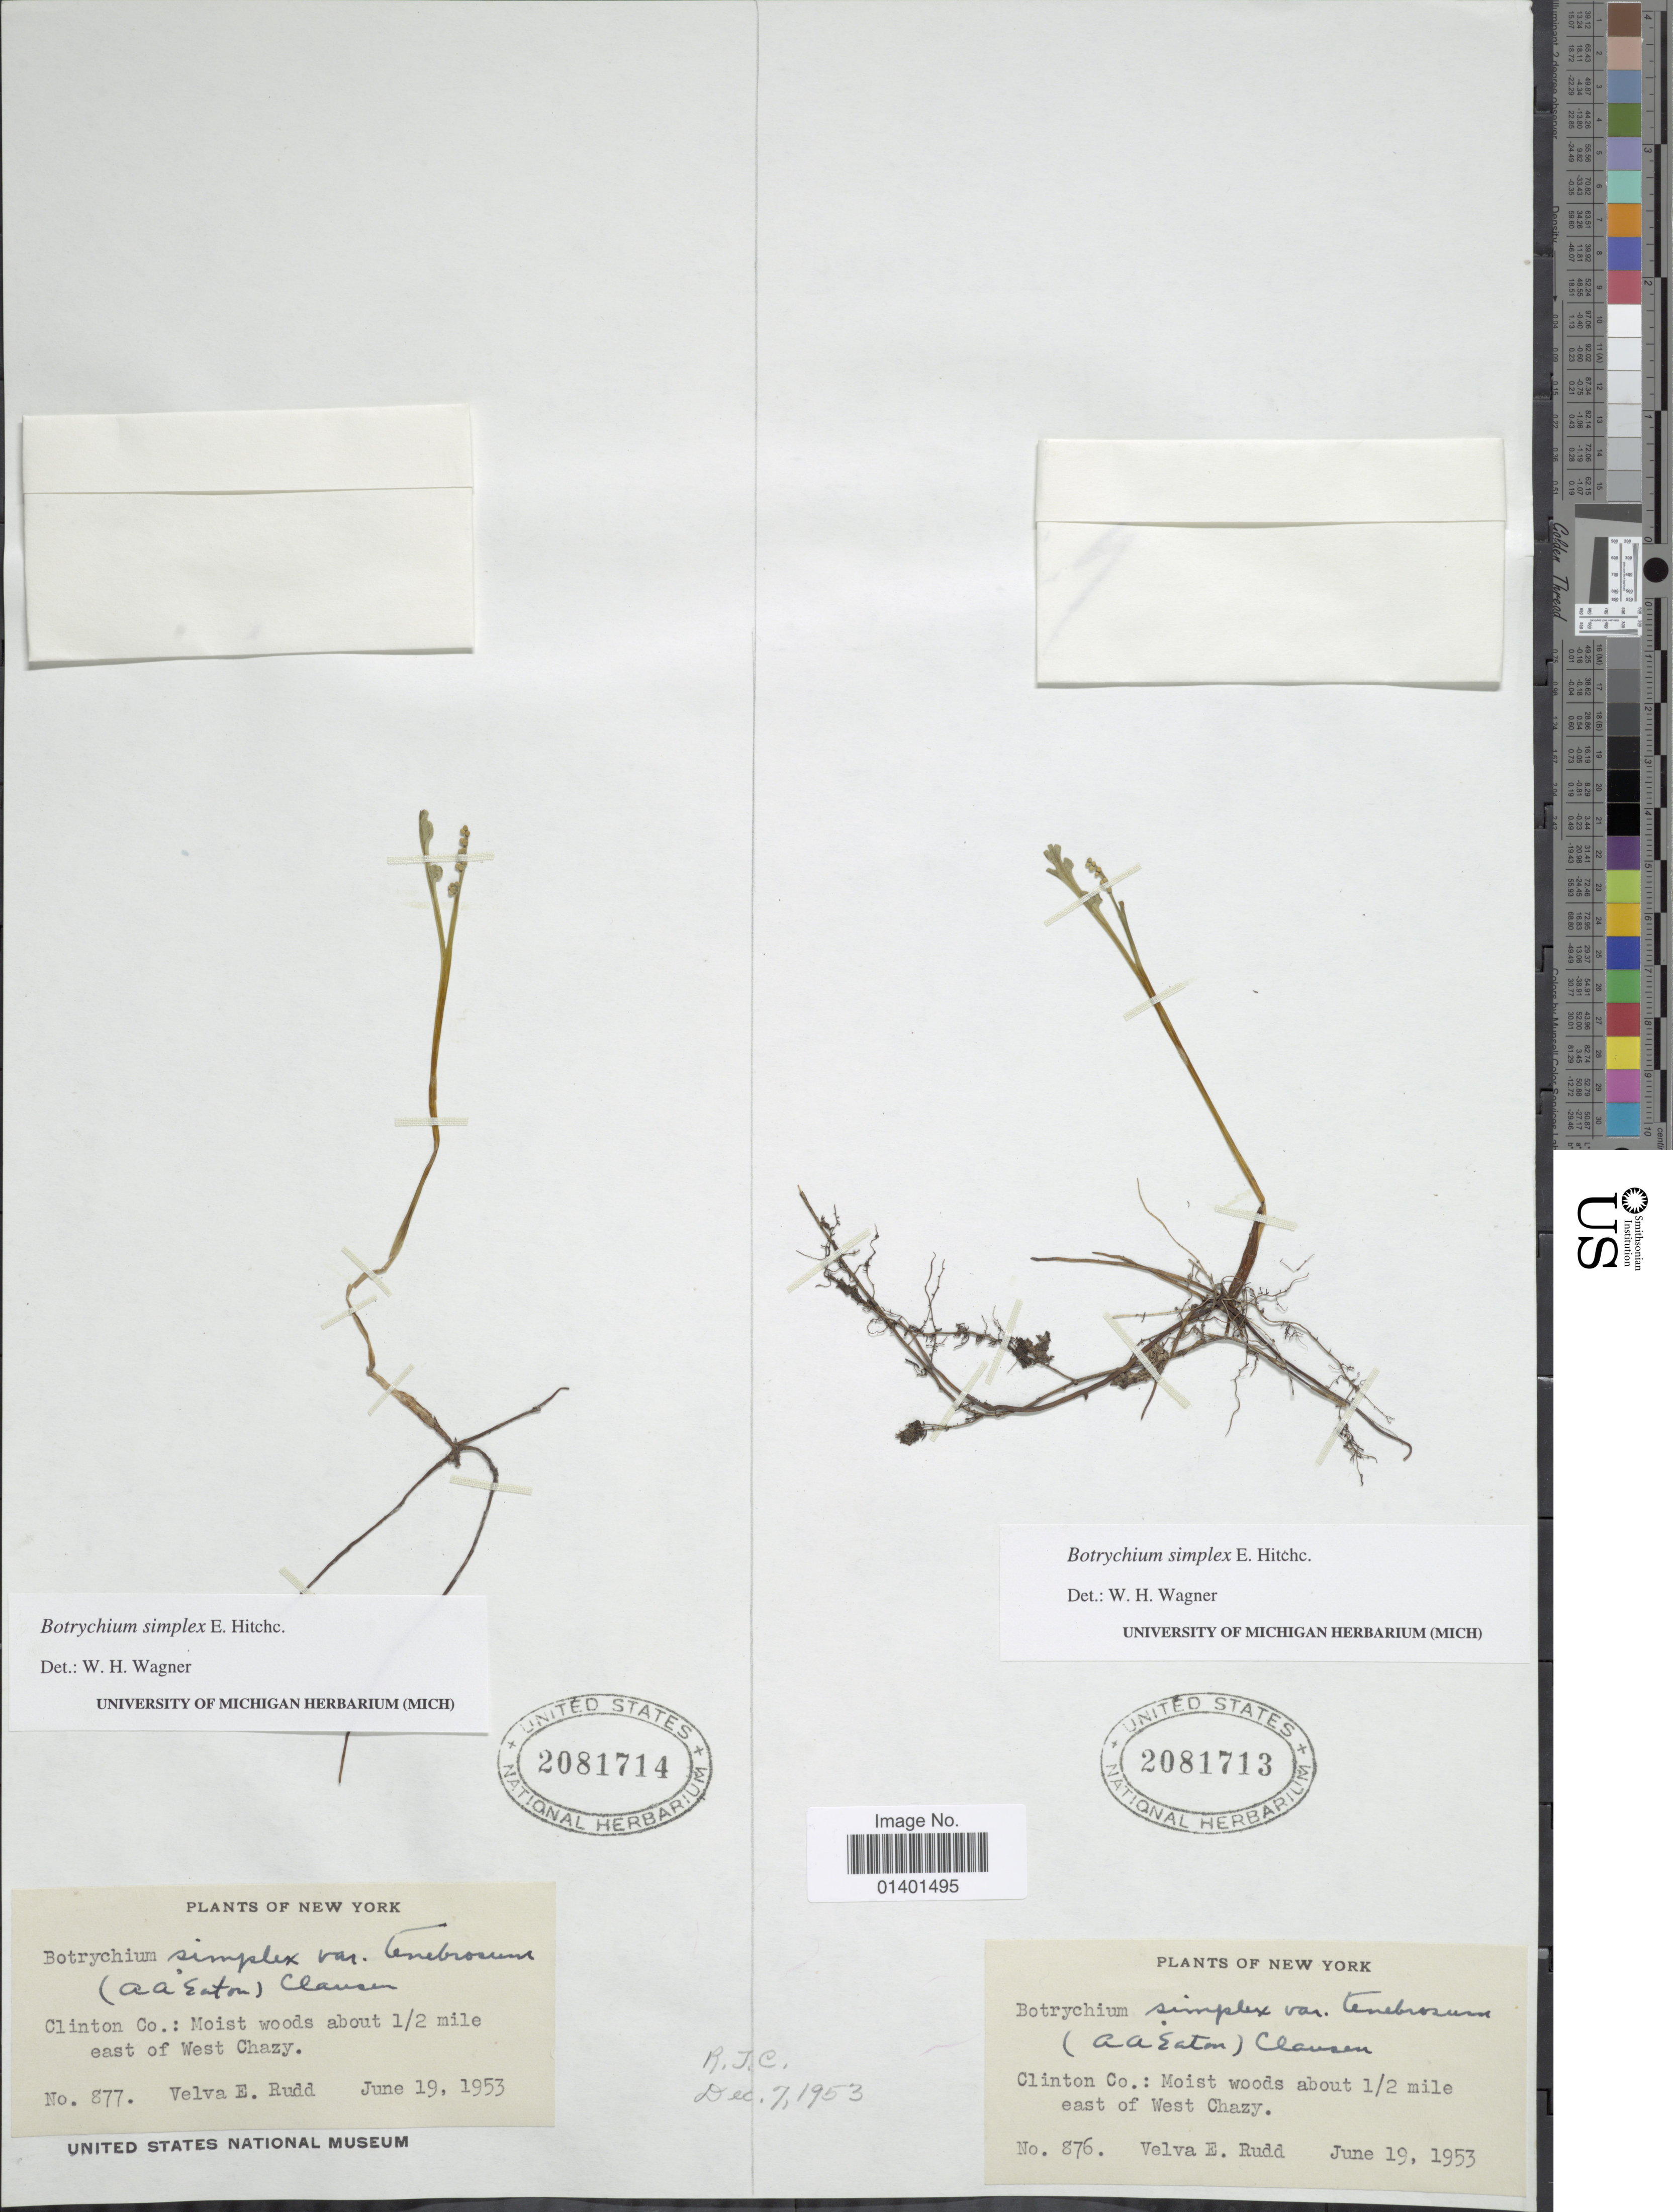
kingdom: Plantae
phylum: Tracheophyta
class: Polypodiopsida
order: Ophioglossales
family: Ophioglossaceae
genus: Botrychium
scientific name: Botrychium simplex var. tenebrosum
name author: (A.A. Eaton) R.T. Clausen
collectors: V. E. Rudd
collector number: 877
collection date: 1953-06-19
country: United States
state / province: New York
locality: Clinton Co: Moist woods about 1/2 mile east of West Chazy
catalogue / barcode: US 2081714-2